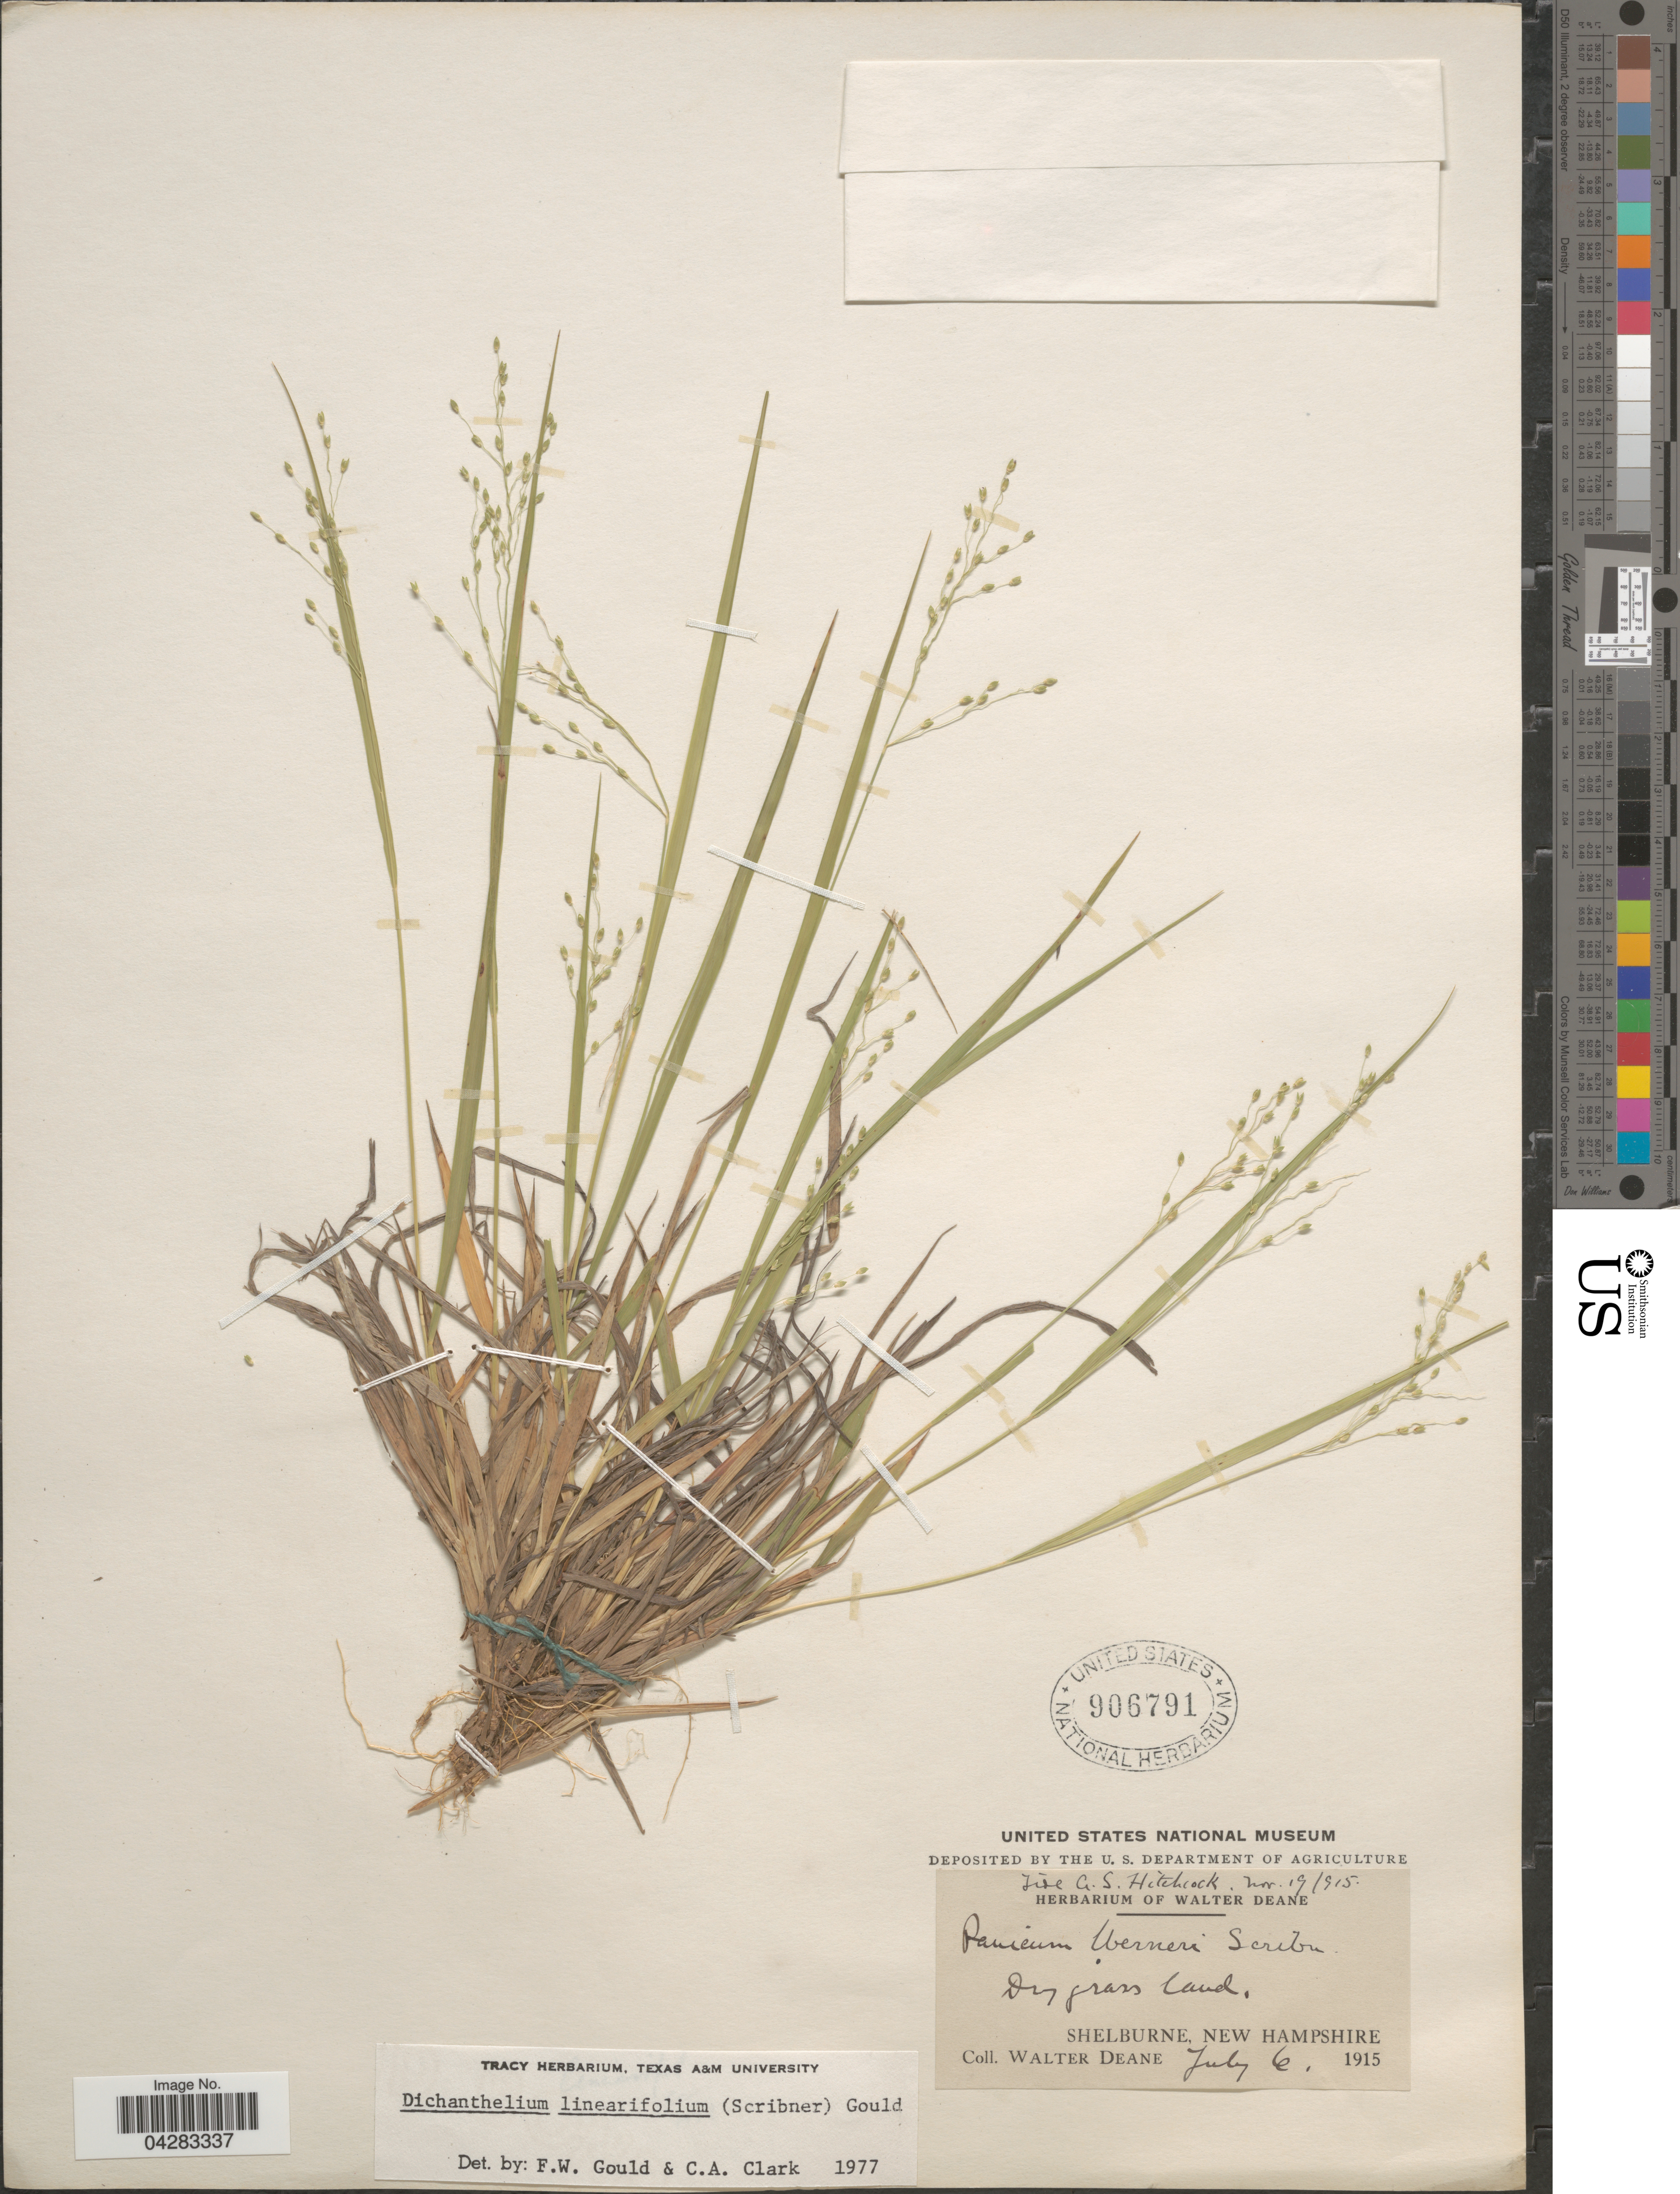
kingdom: Plantae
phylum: Tracheophyta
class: Liliopsida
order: Poales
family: Poaceae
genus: Dichanthelium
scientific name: Dichanthelium linearifolium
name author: (Scribn.) Gould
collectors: W. Deane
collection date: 1915-07-06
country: United States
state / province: New Hampshire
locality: Shelburne.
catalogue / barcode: US 906791